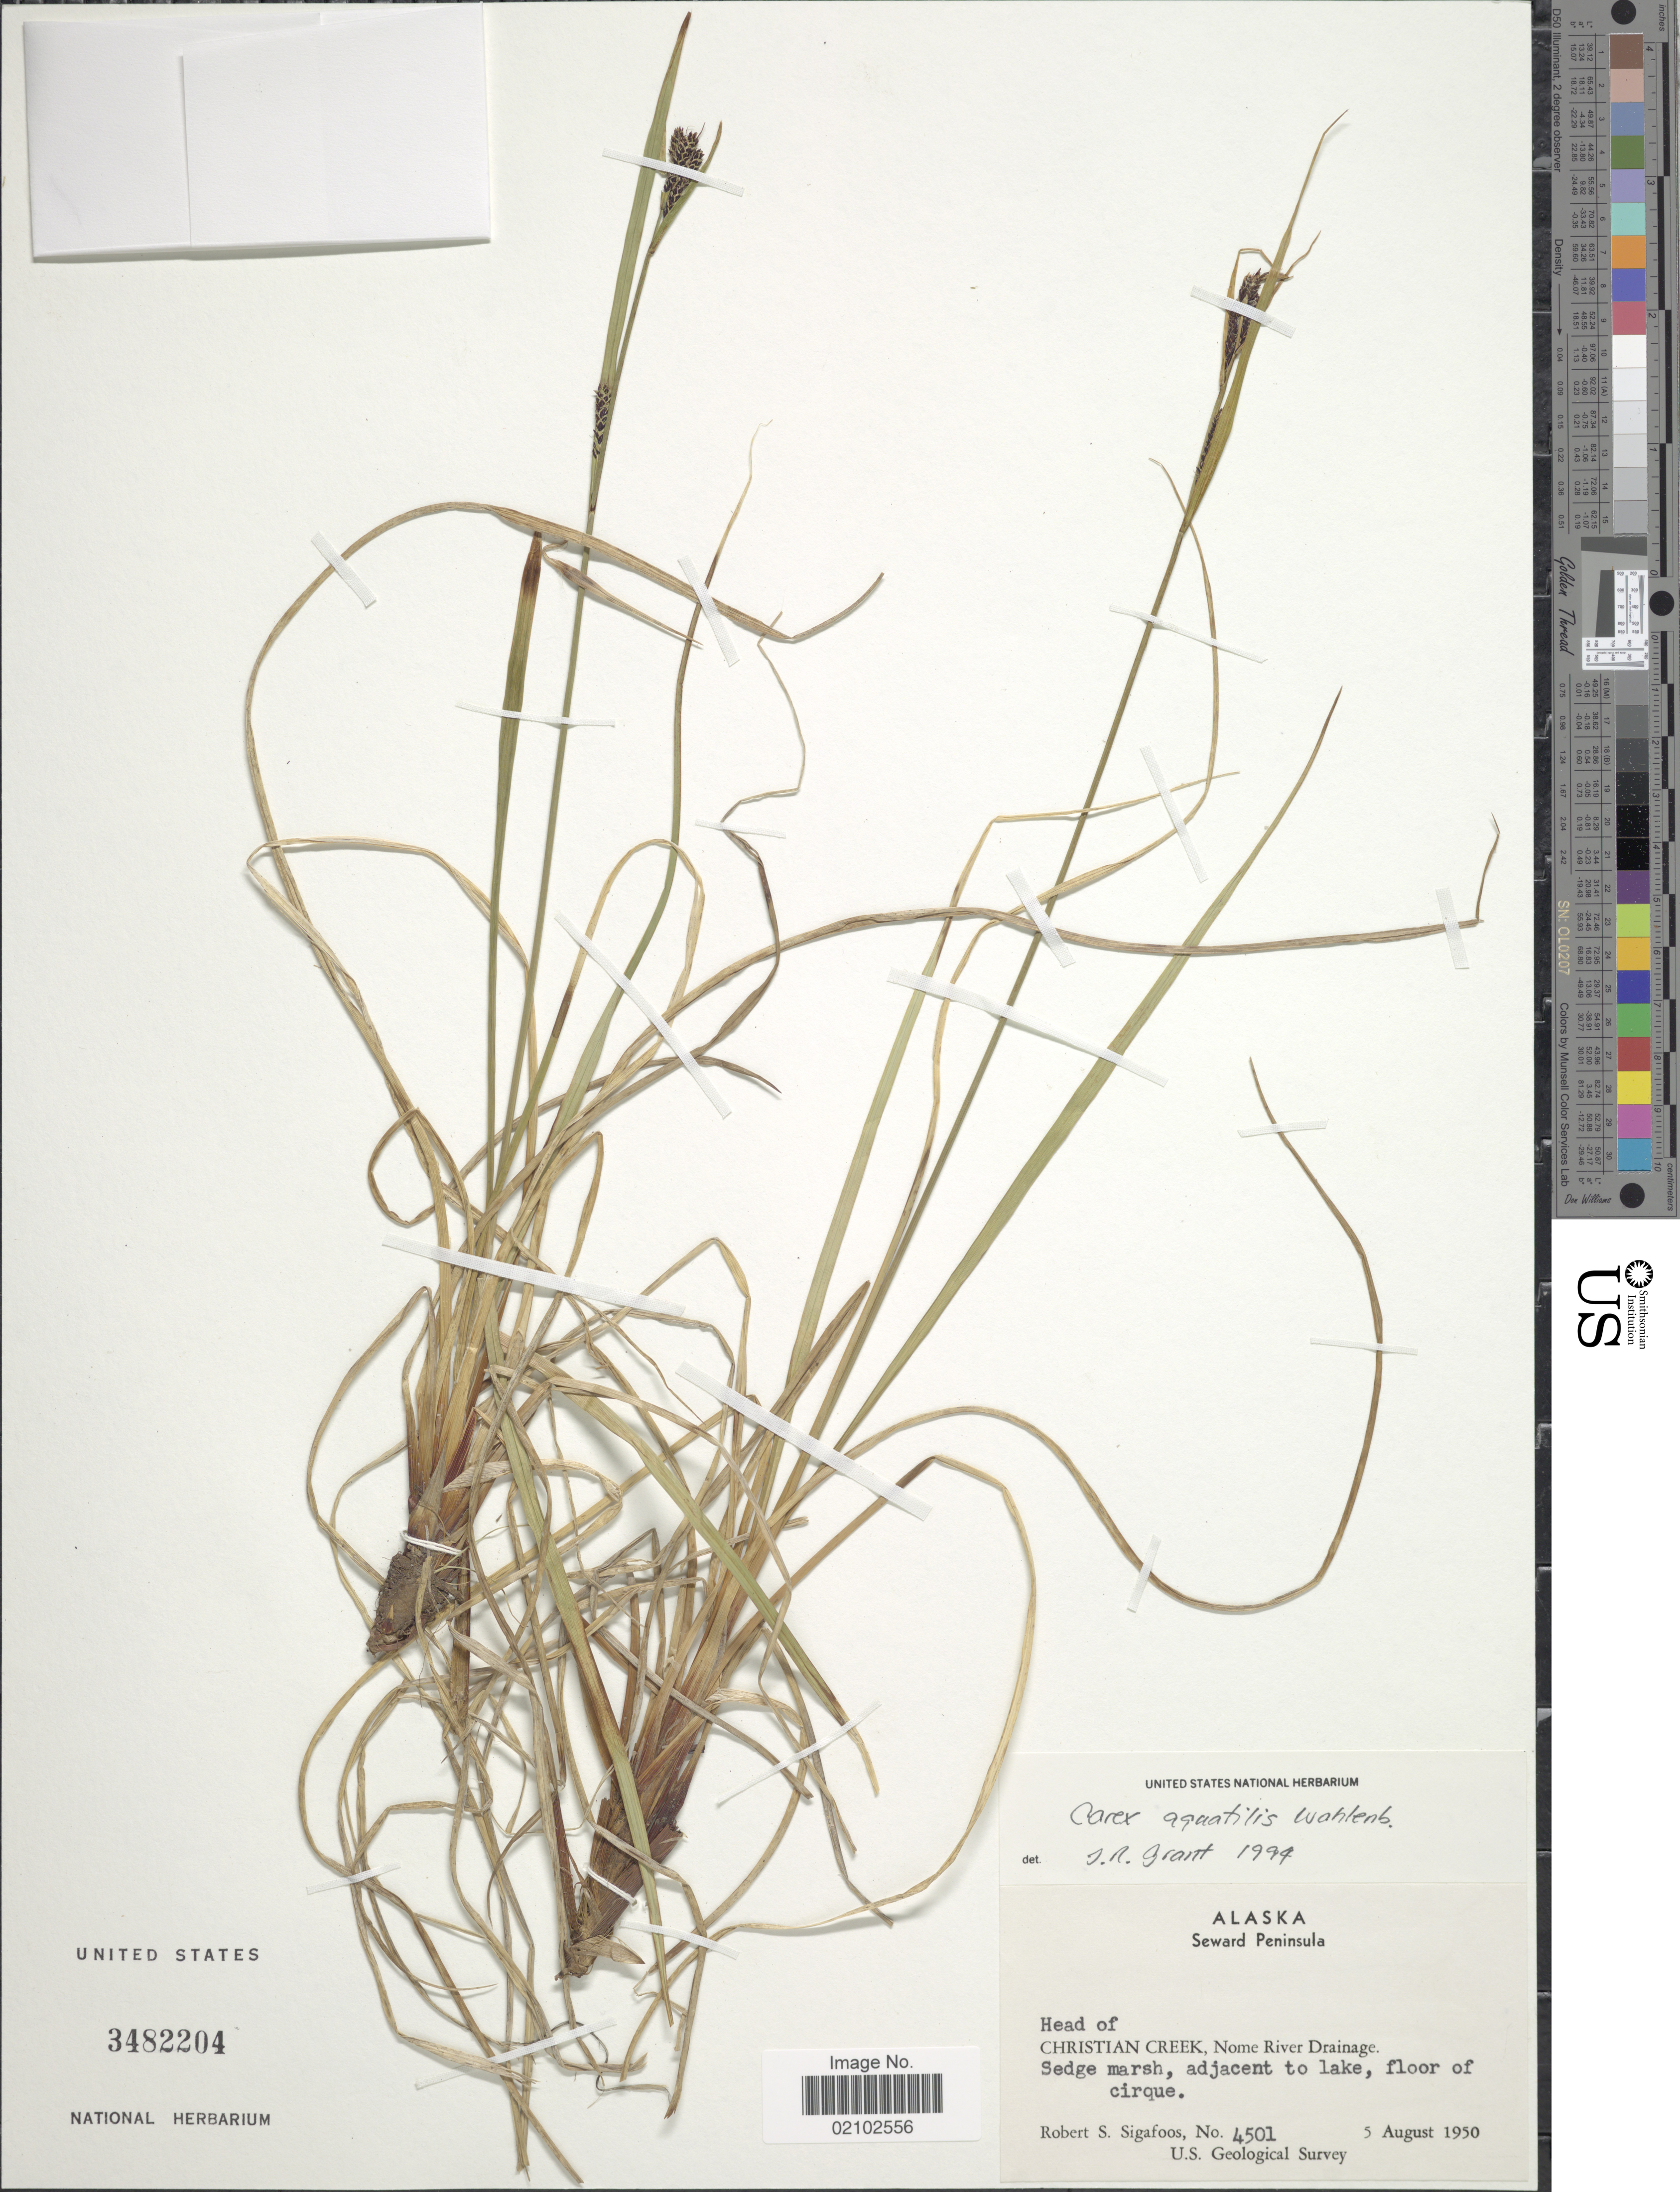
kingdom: Plantae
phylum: Tracheophyta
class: Liliopsida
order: Poales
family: Cyperaceae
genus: Carex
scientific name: Carex aquatilis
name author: Wahlenb.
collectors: R. Sigafoos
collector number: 4501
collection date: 1950-08-05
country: United States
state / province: Alaska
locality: Seward Peninsula, Head of Christian Creek, Nome River Drainage. Sedge marsh, adjacent to lake, floor of curque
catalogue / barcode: US 3482204